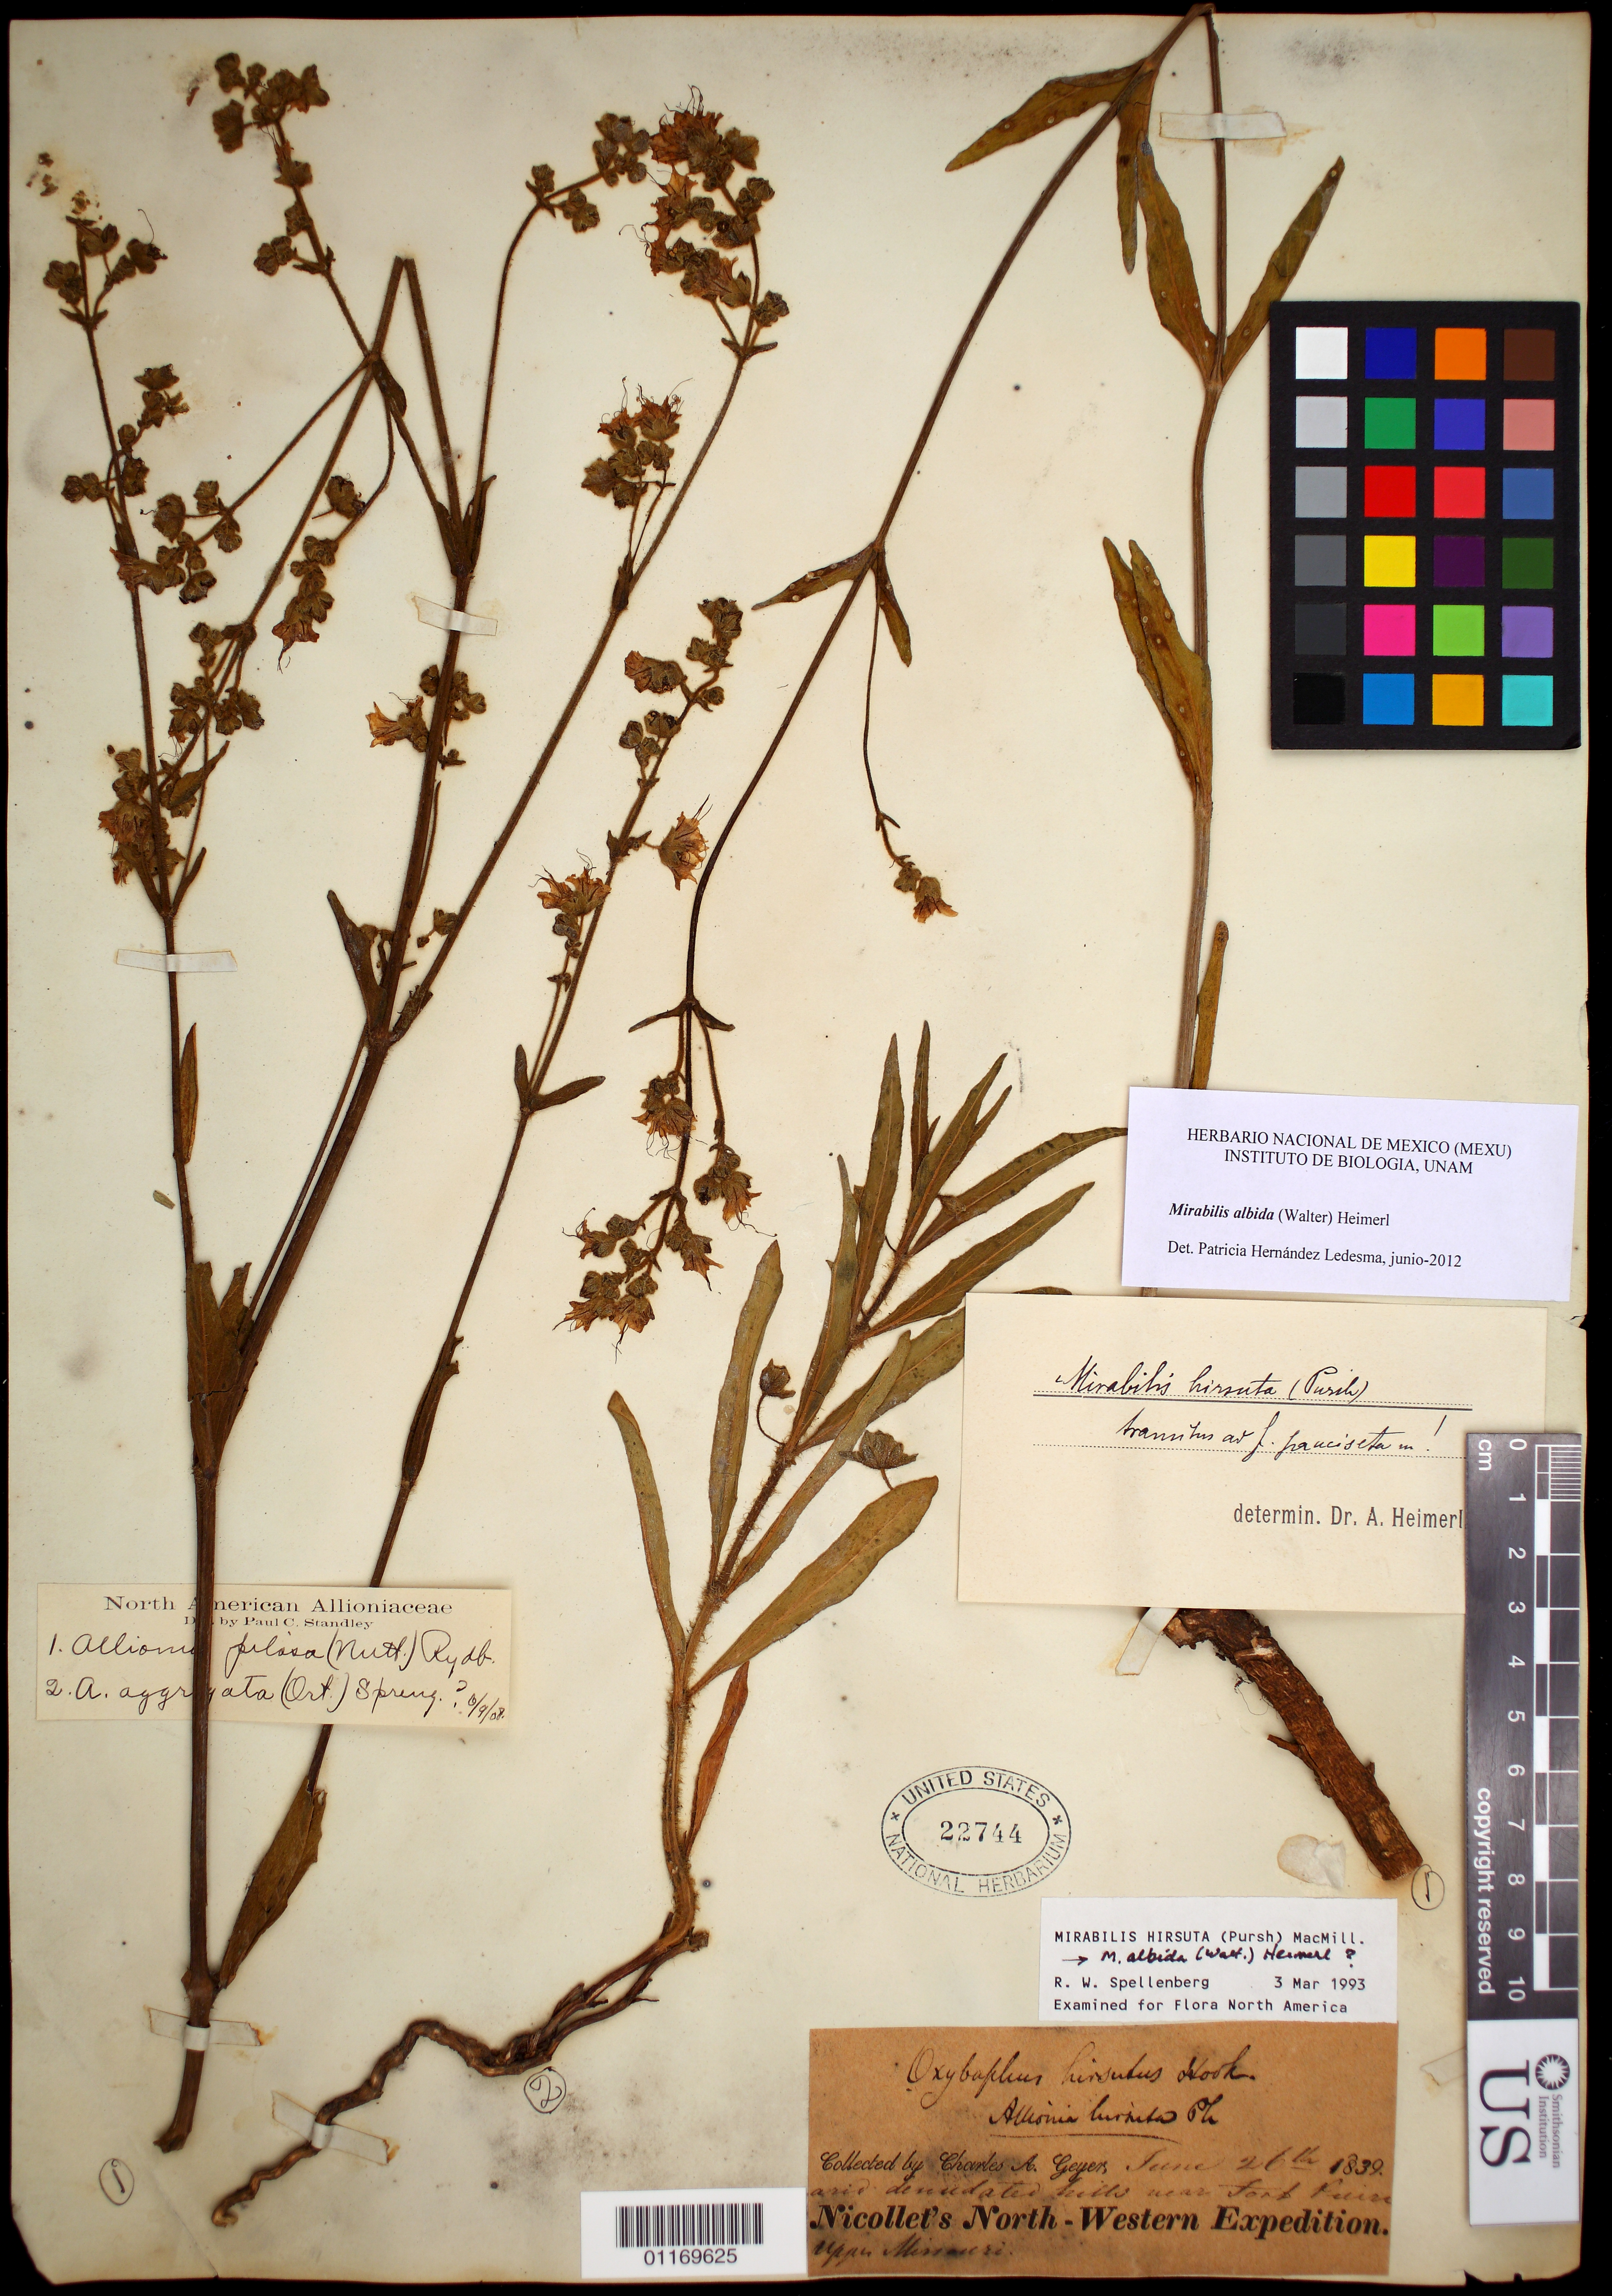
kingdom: Plantae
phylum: Tracheophyta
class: Magnoliopsida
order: Caryophyllales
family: Nyctaginaceae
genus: Mirabilis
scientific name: Mirabilis albida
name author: (Walter) Heimerl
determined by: Hernández-Ledesma, Patricia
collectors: C. A. Geyer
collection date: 1839-06-26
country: United States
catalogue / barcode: US 22744